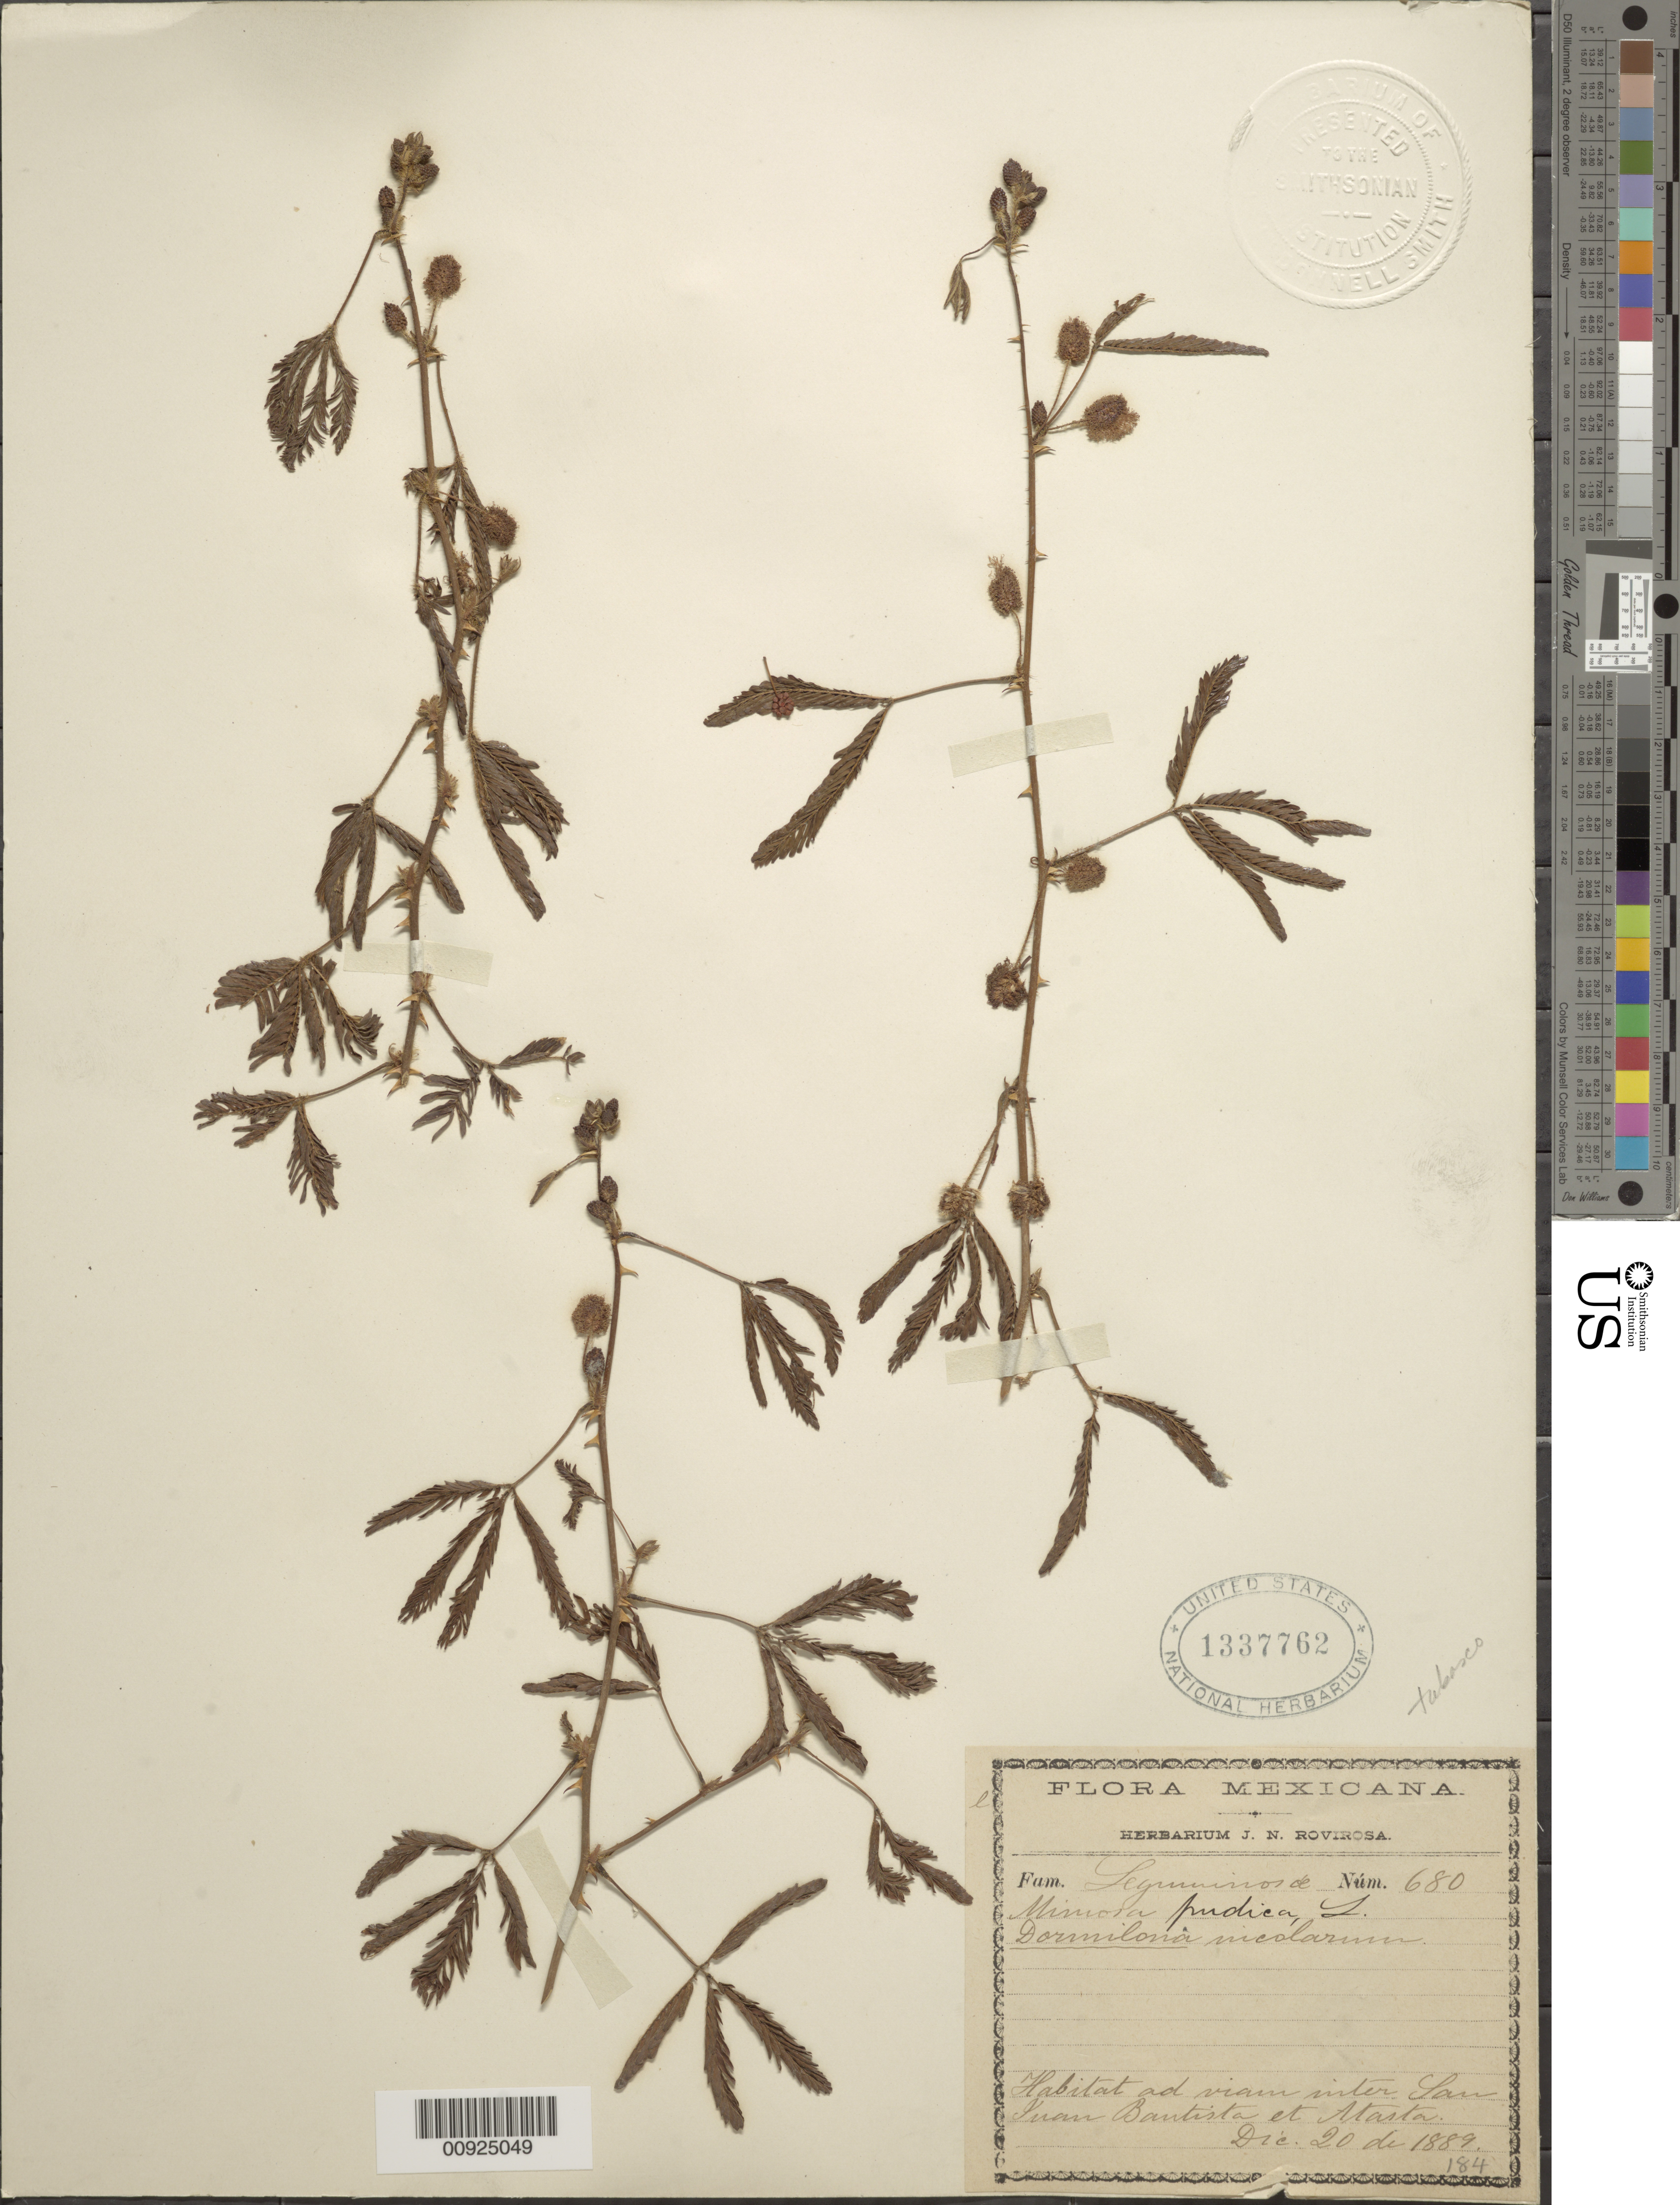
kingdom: Plantae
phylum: Tracheophyta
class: Magnoliopsida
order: Fabales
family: Fabaceae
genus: Mimosa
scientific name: Mimosa pudica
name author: L.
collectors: J. N. Rovirosa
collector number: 680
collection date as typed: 20 Dec 1889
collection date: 1889-12-20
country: Mexico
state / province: Tabasco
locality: Ad viam inter San Juan Bautista et Atasta.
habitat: Ad viam.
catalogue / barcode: US 1337762